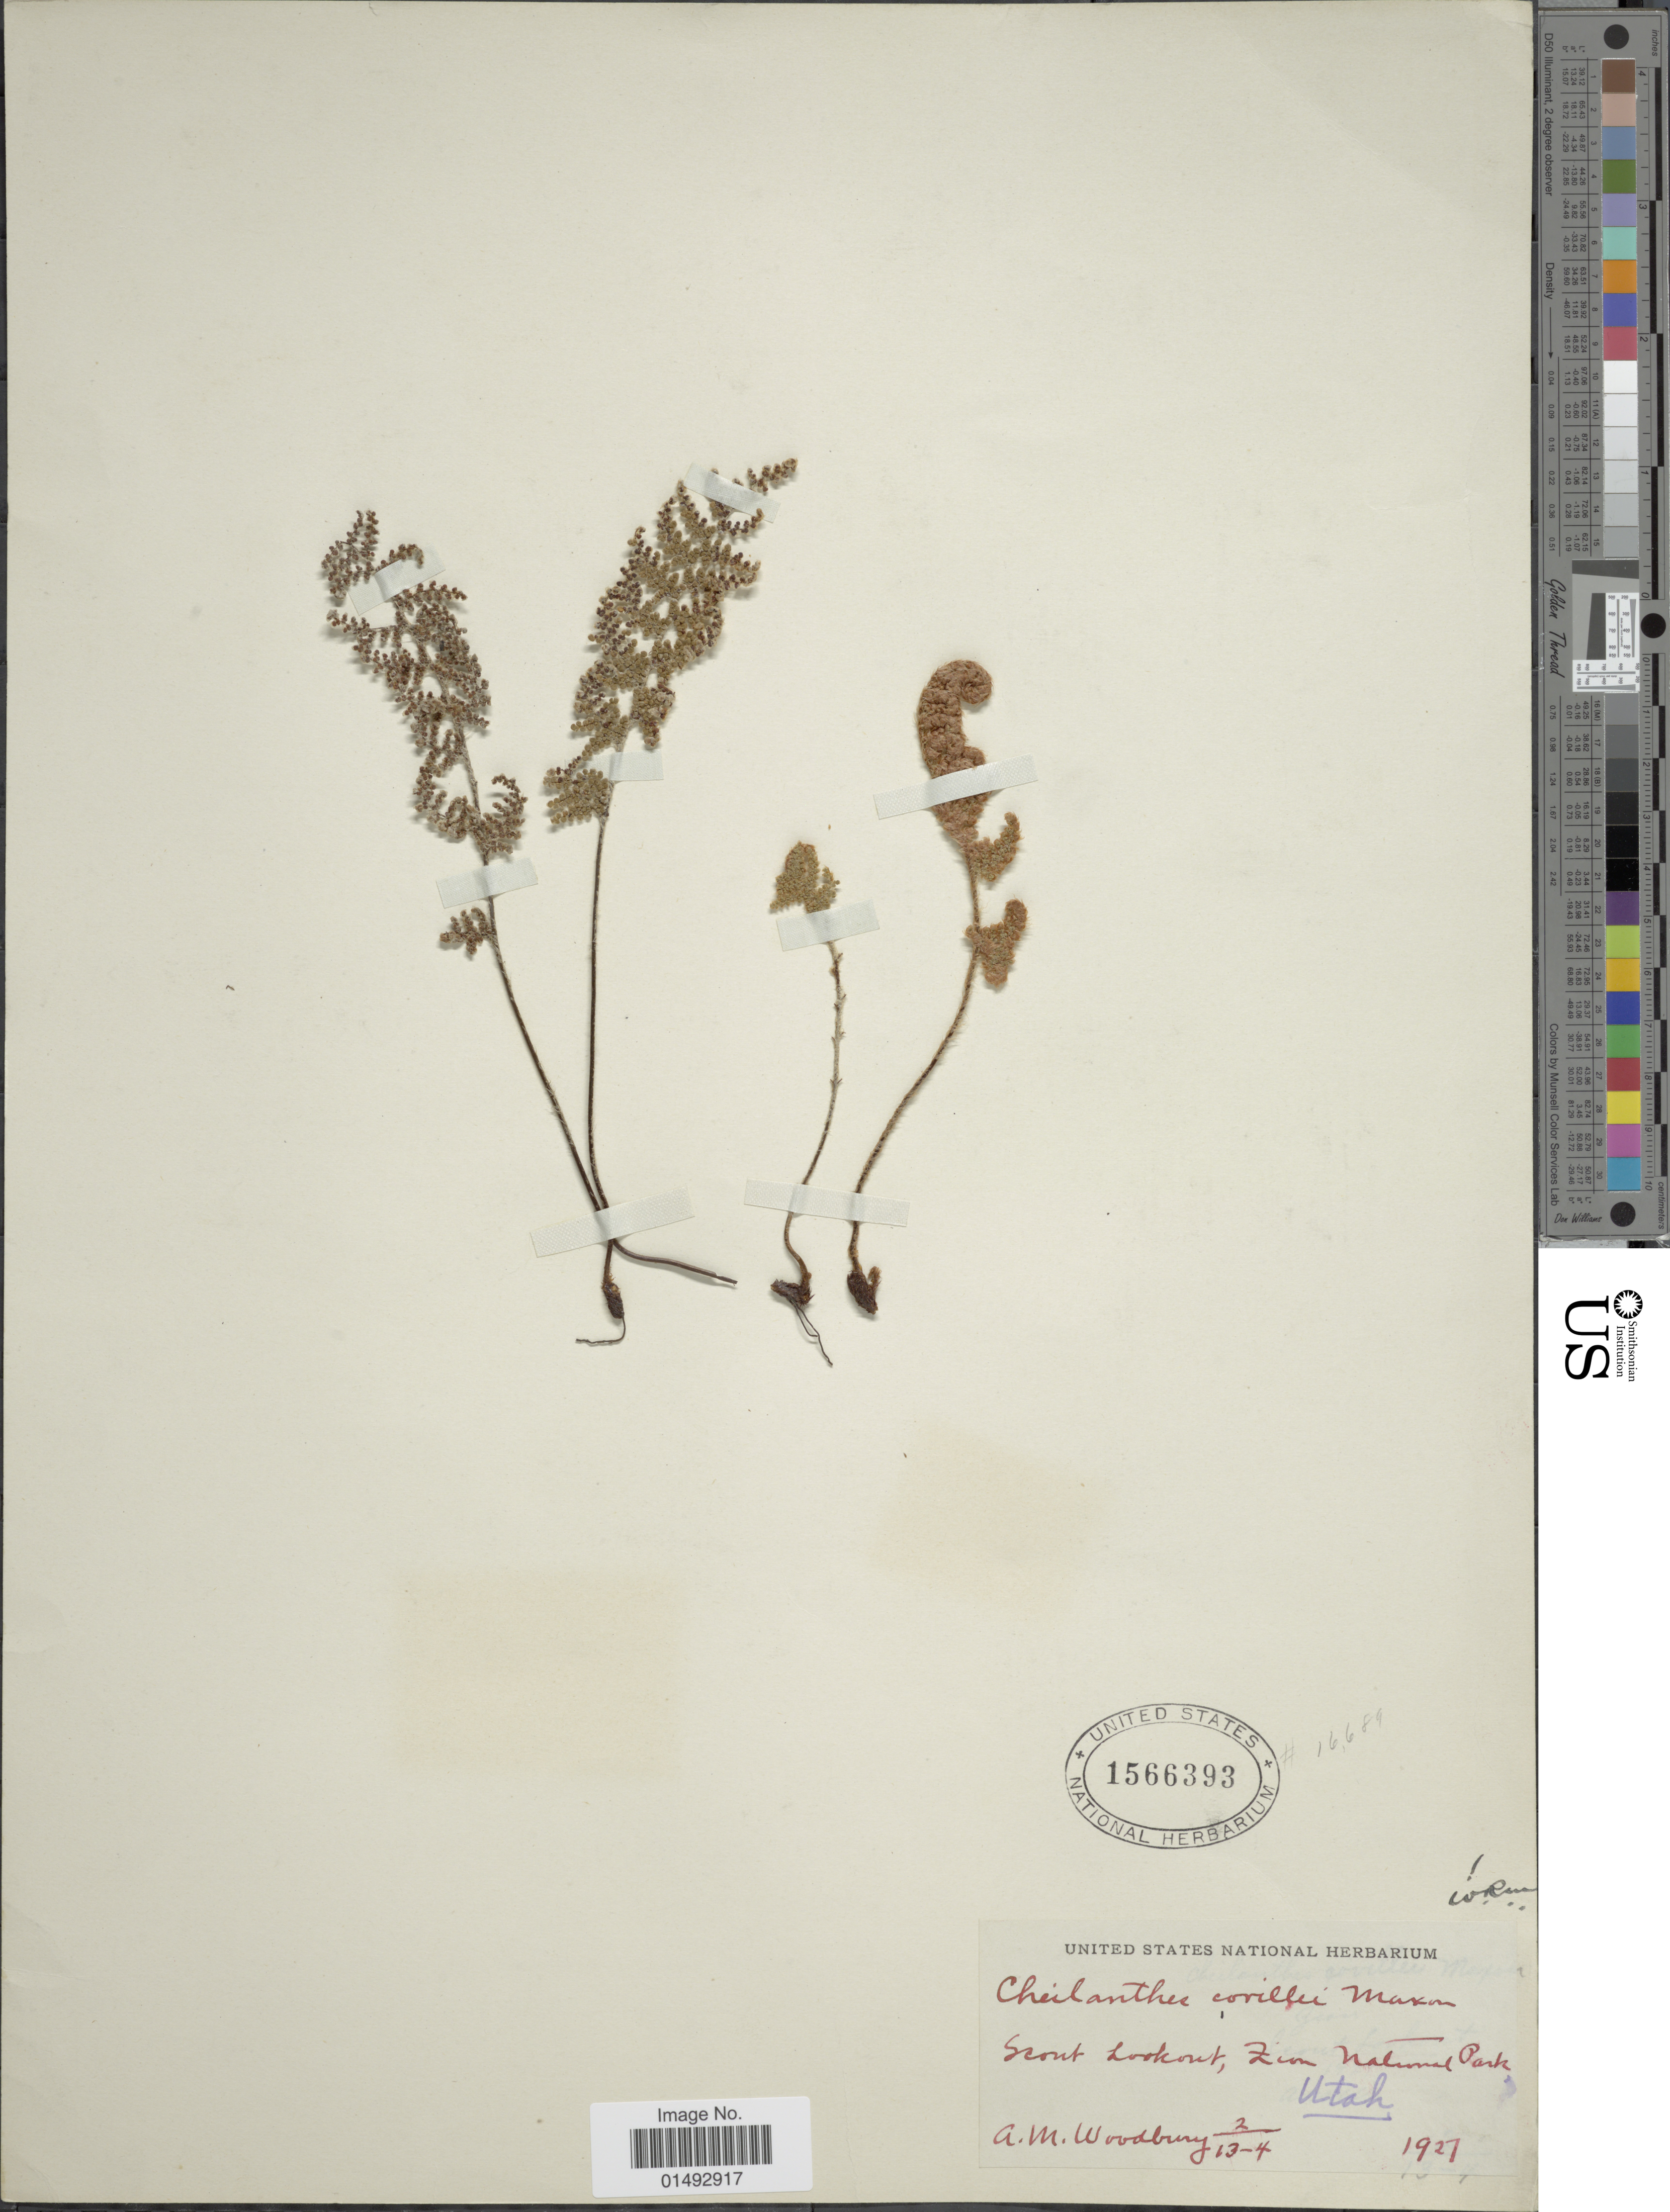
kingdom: Plantae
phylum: Tracheophyta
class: Polypodiopsida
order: Polypodiales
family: Pteridaceae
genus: Myriopteris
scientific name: Myriopteris covillei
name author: (Maxon) Á. Löve & D. Löve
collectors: A. M. Woodbury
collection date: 1927-04-02/1927-04-13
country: United States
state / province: Utah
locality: Scout Lookout, Zion National Park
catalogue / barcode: US 1566393